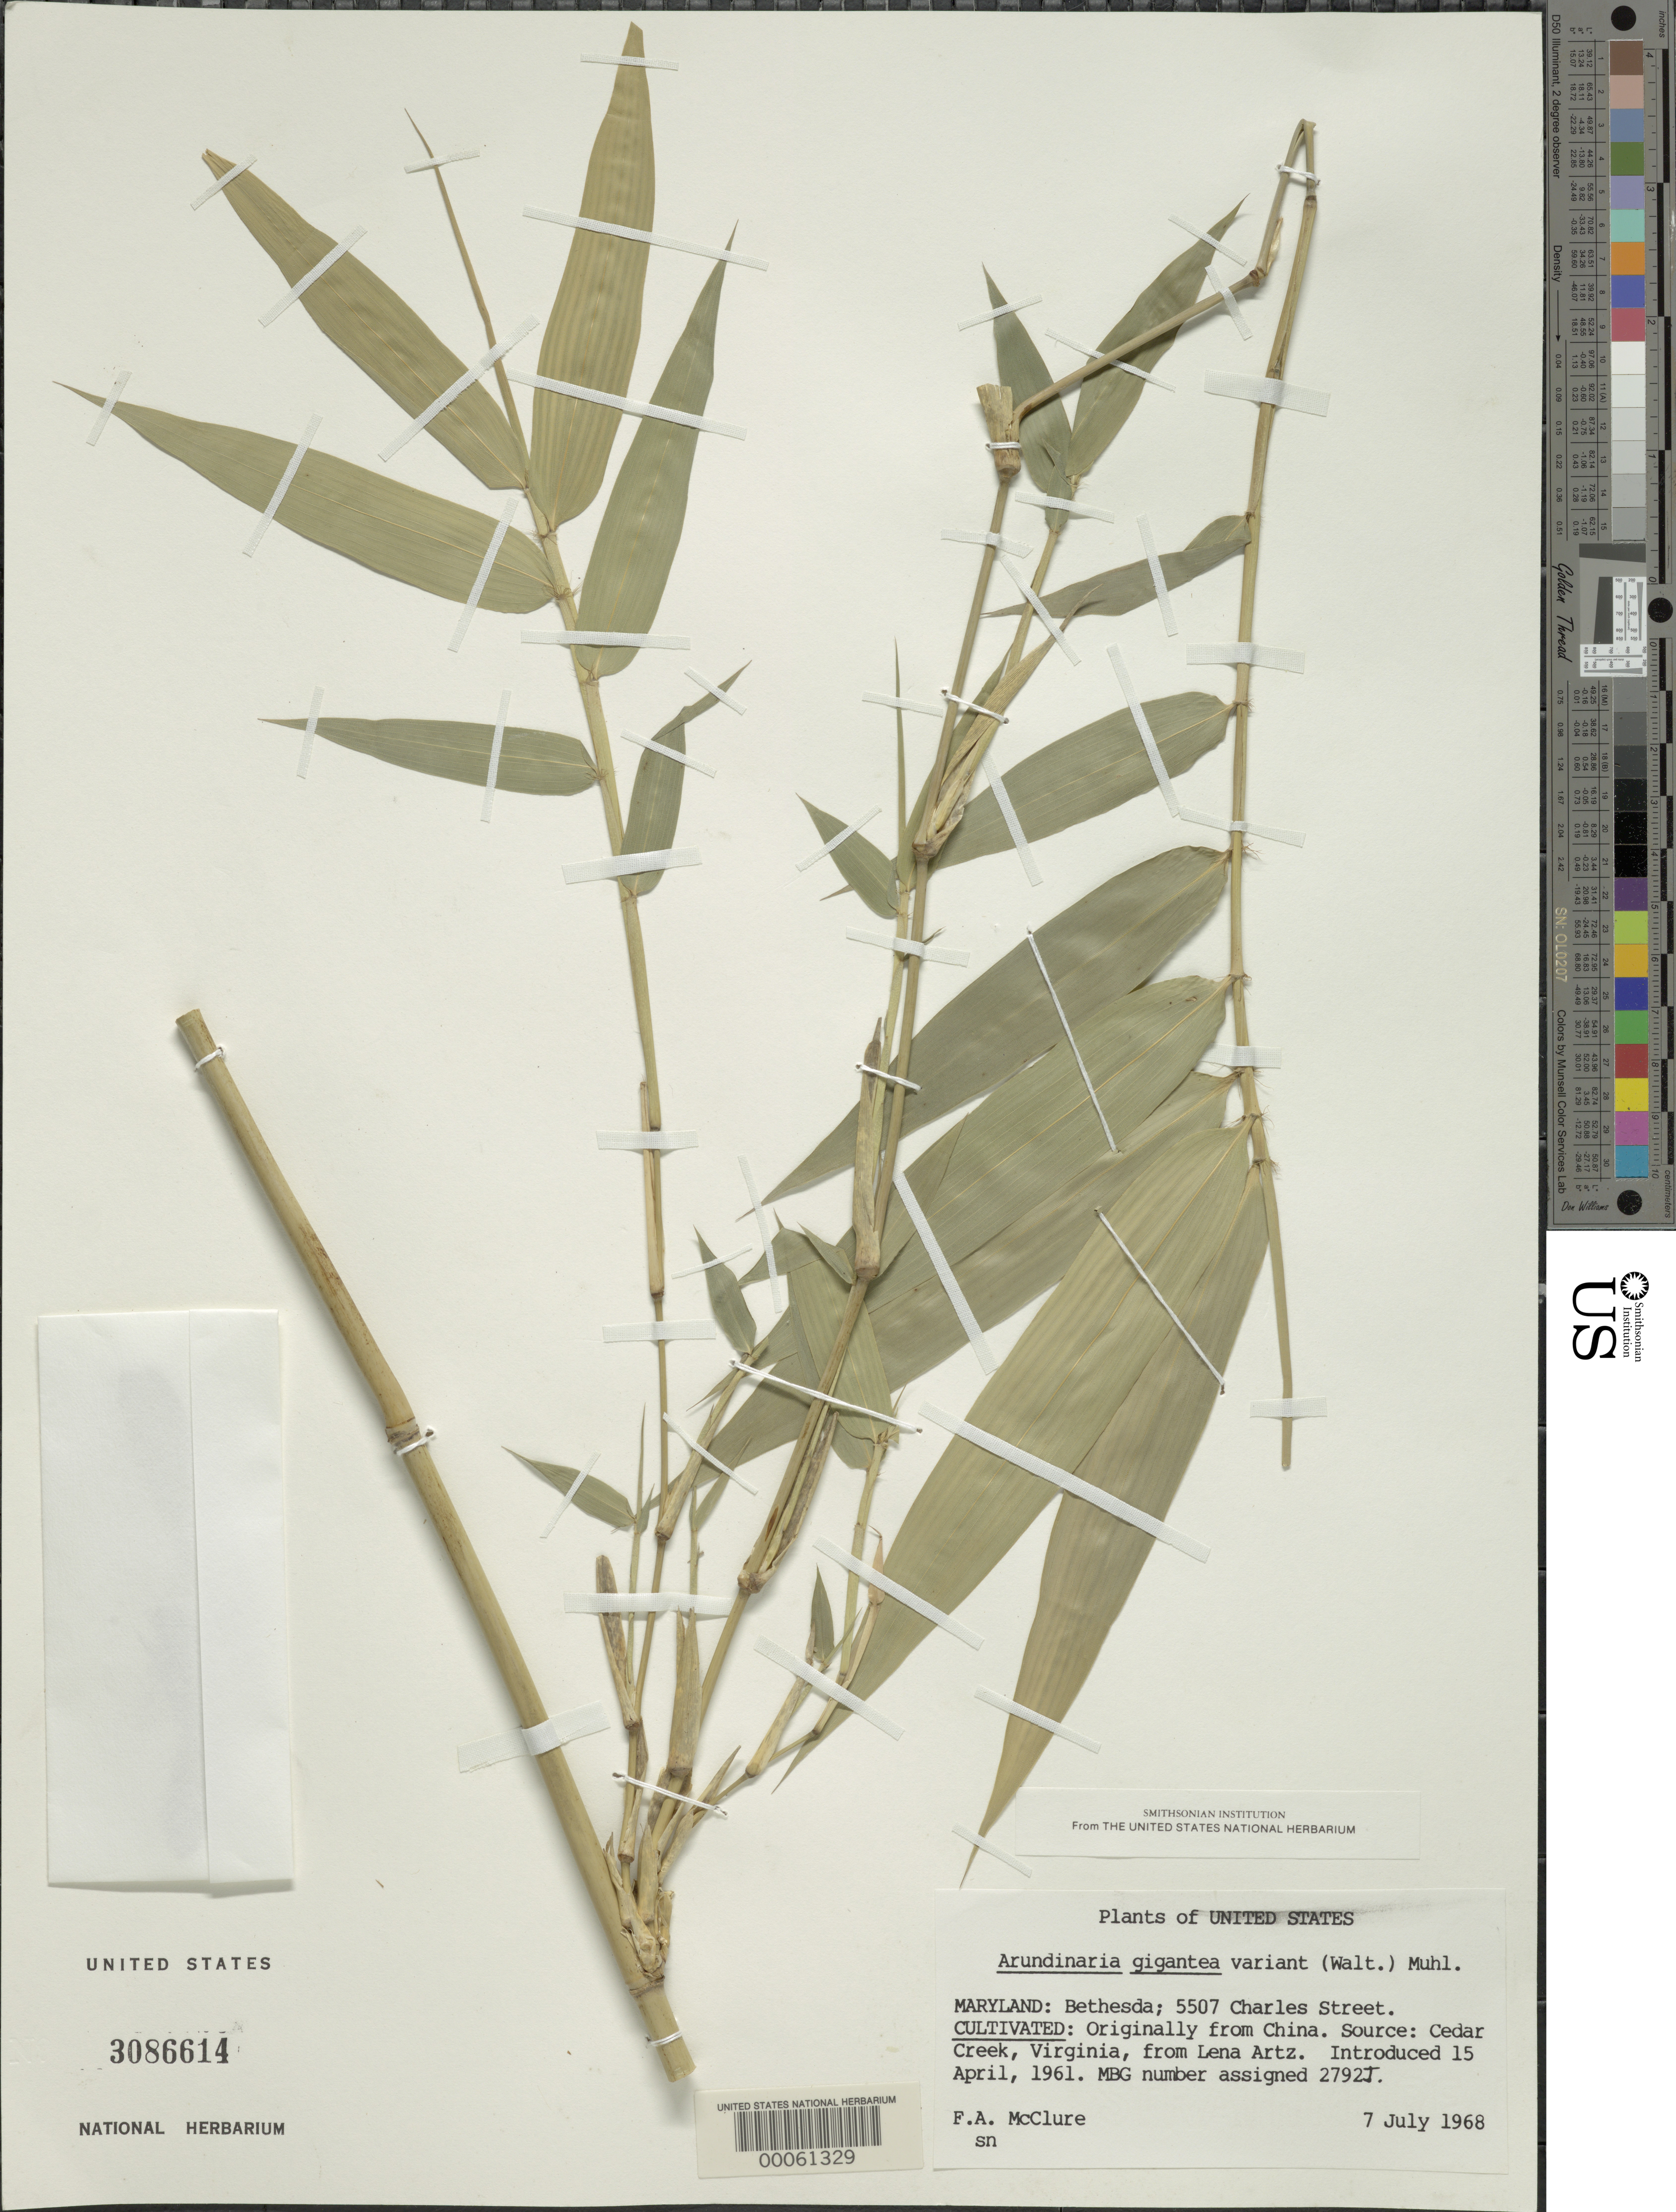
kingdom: Plantae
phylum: Tracheophyta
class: Liliopsida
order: Poales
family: Poaceae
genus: Arundinaria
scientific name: Arundinaria gigantea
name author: (Walter) Muhl.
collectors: F. A. McClure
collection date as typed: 07 Jul 1968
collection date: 1968-07-07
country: United States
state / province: Maryland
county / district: Montgomery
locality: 5507 Charles Street, Bethesda (McClure's garden)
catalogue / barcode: US 3086614